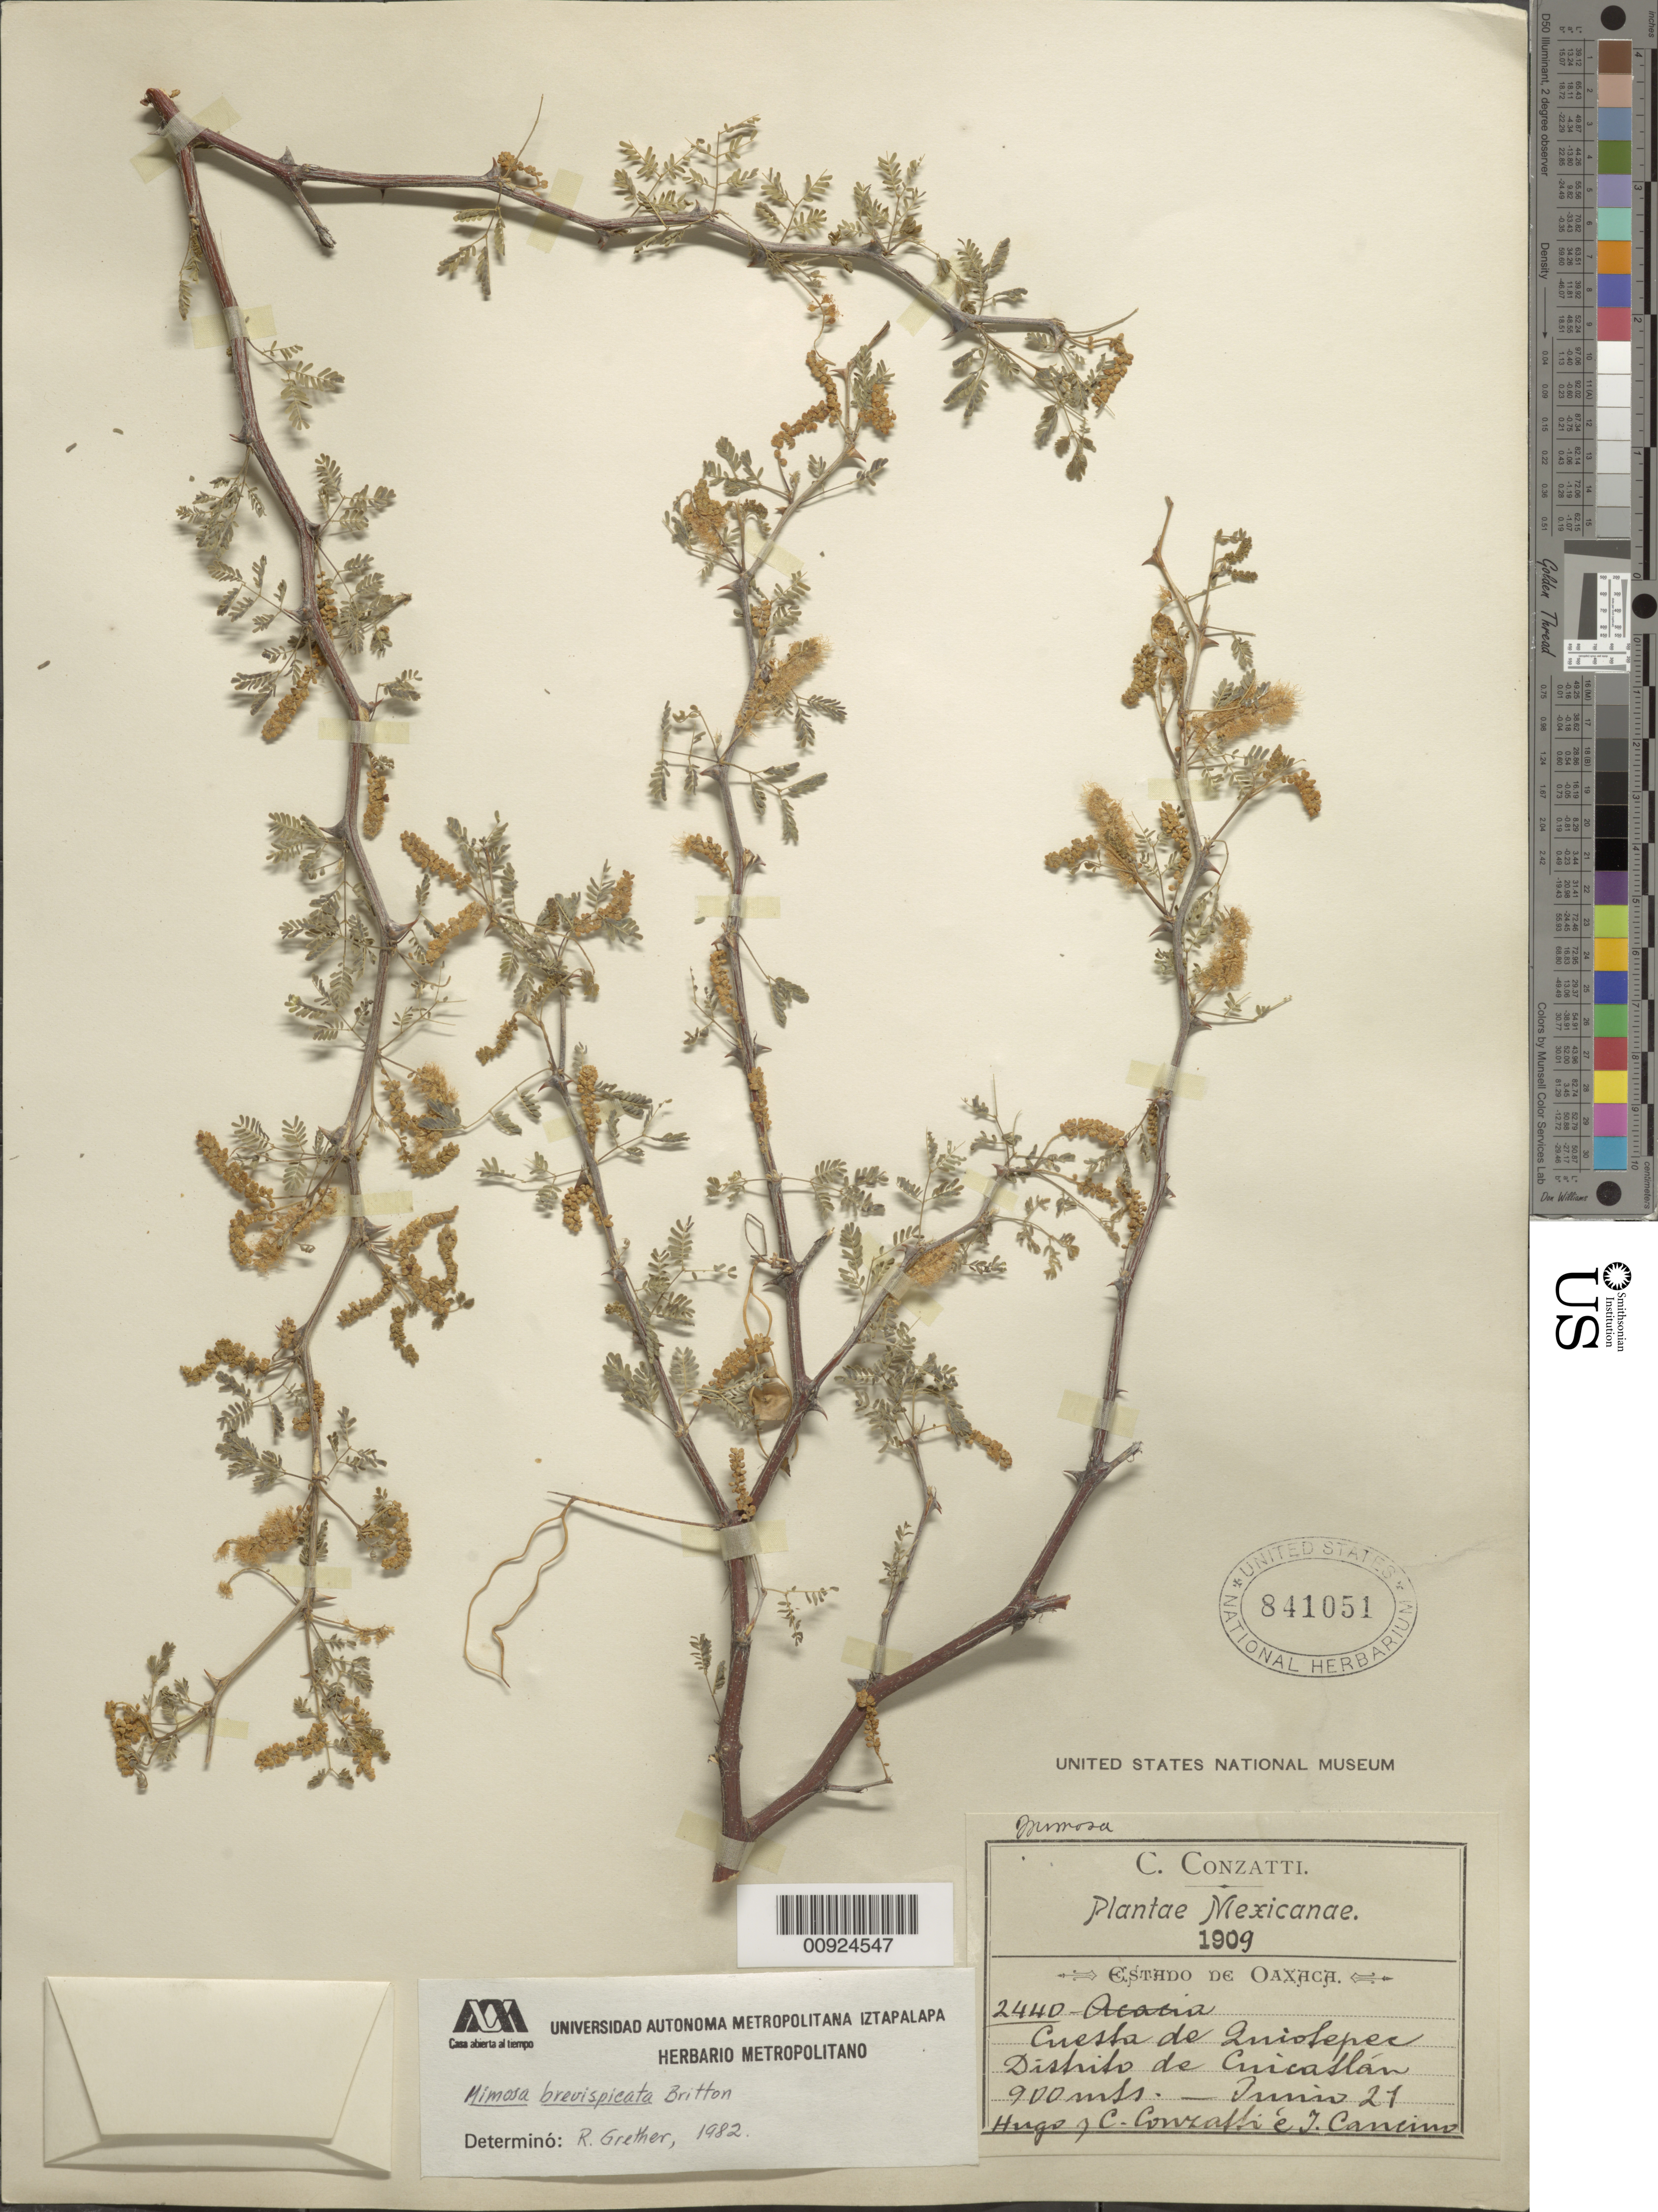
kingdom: Plantae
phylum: Tracheophyta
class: Magnoliopsida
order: Fabales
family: Fabaceae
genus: Mimosa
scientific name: Mimosa brevispicata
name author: Britton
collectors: C. Conzatti, H. Conzatti & J. Cancino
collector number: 2440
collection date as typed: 21 Jun 1909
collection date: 1909-06-21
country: Mexico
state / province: Oaxaca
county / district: Cuicatlán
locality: Cuesta de Quiotepec. Distrito de Cuicatlán, Oaxaca.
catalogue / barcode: US 841051